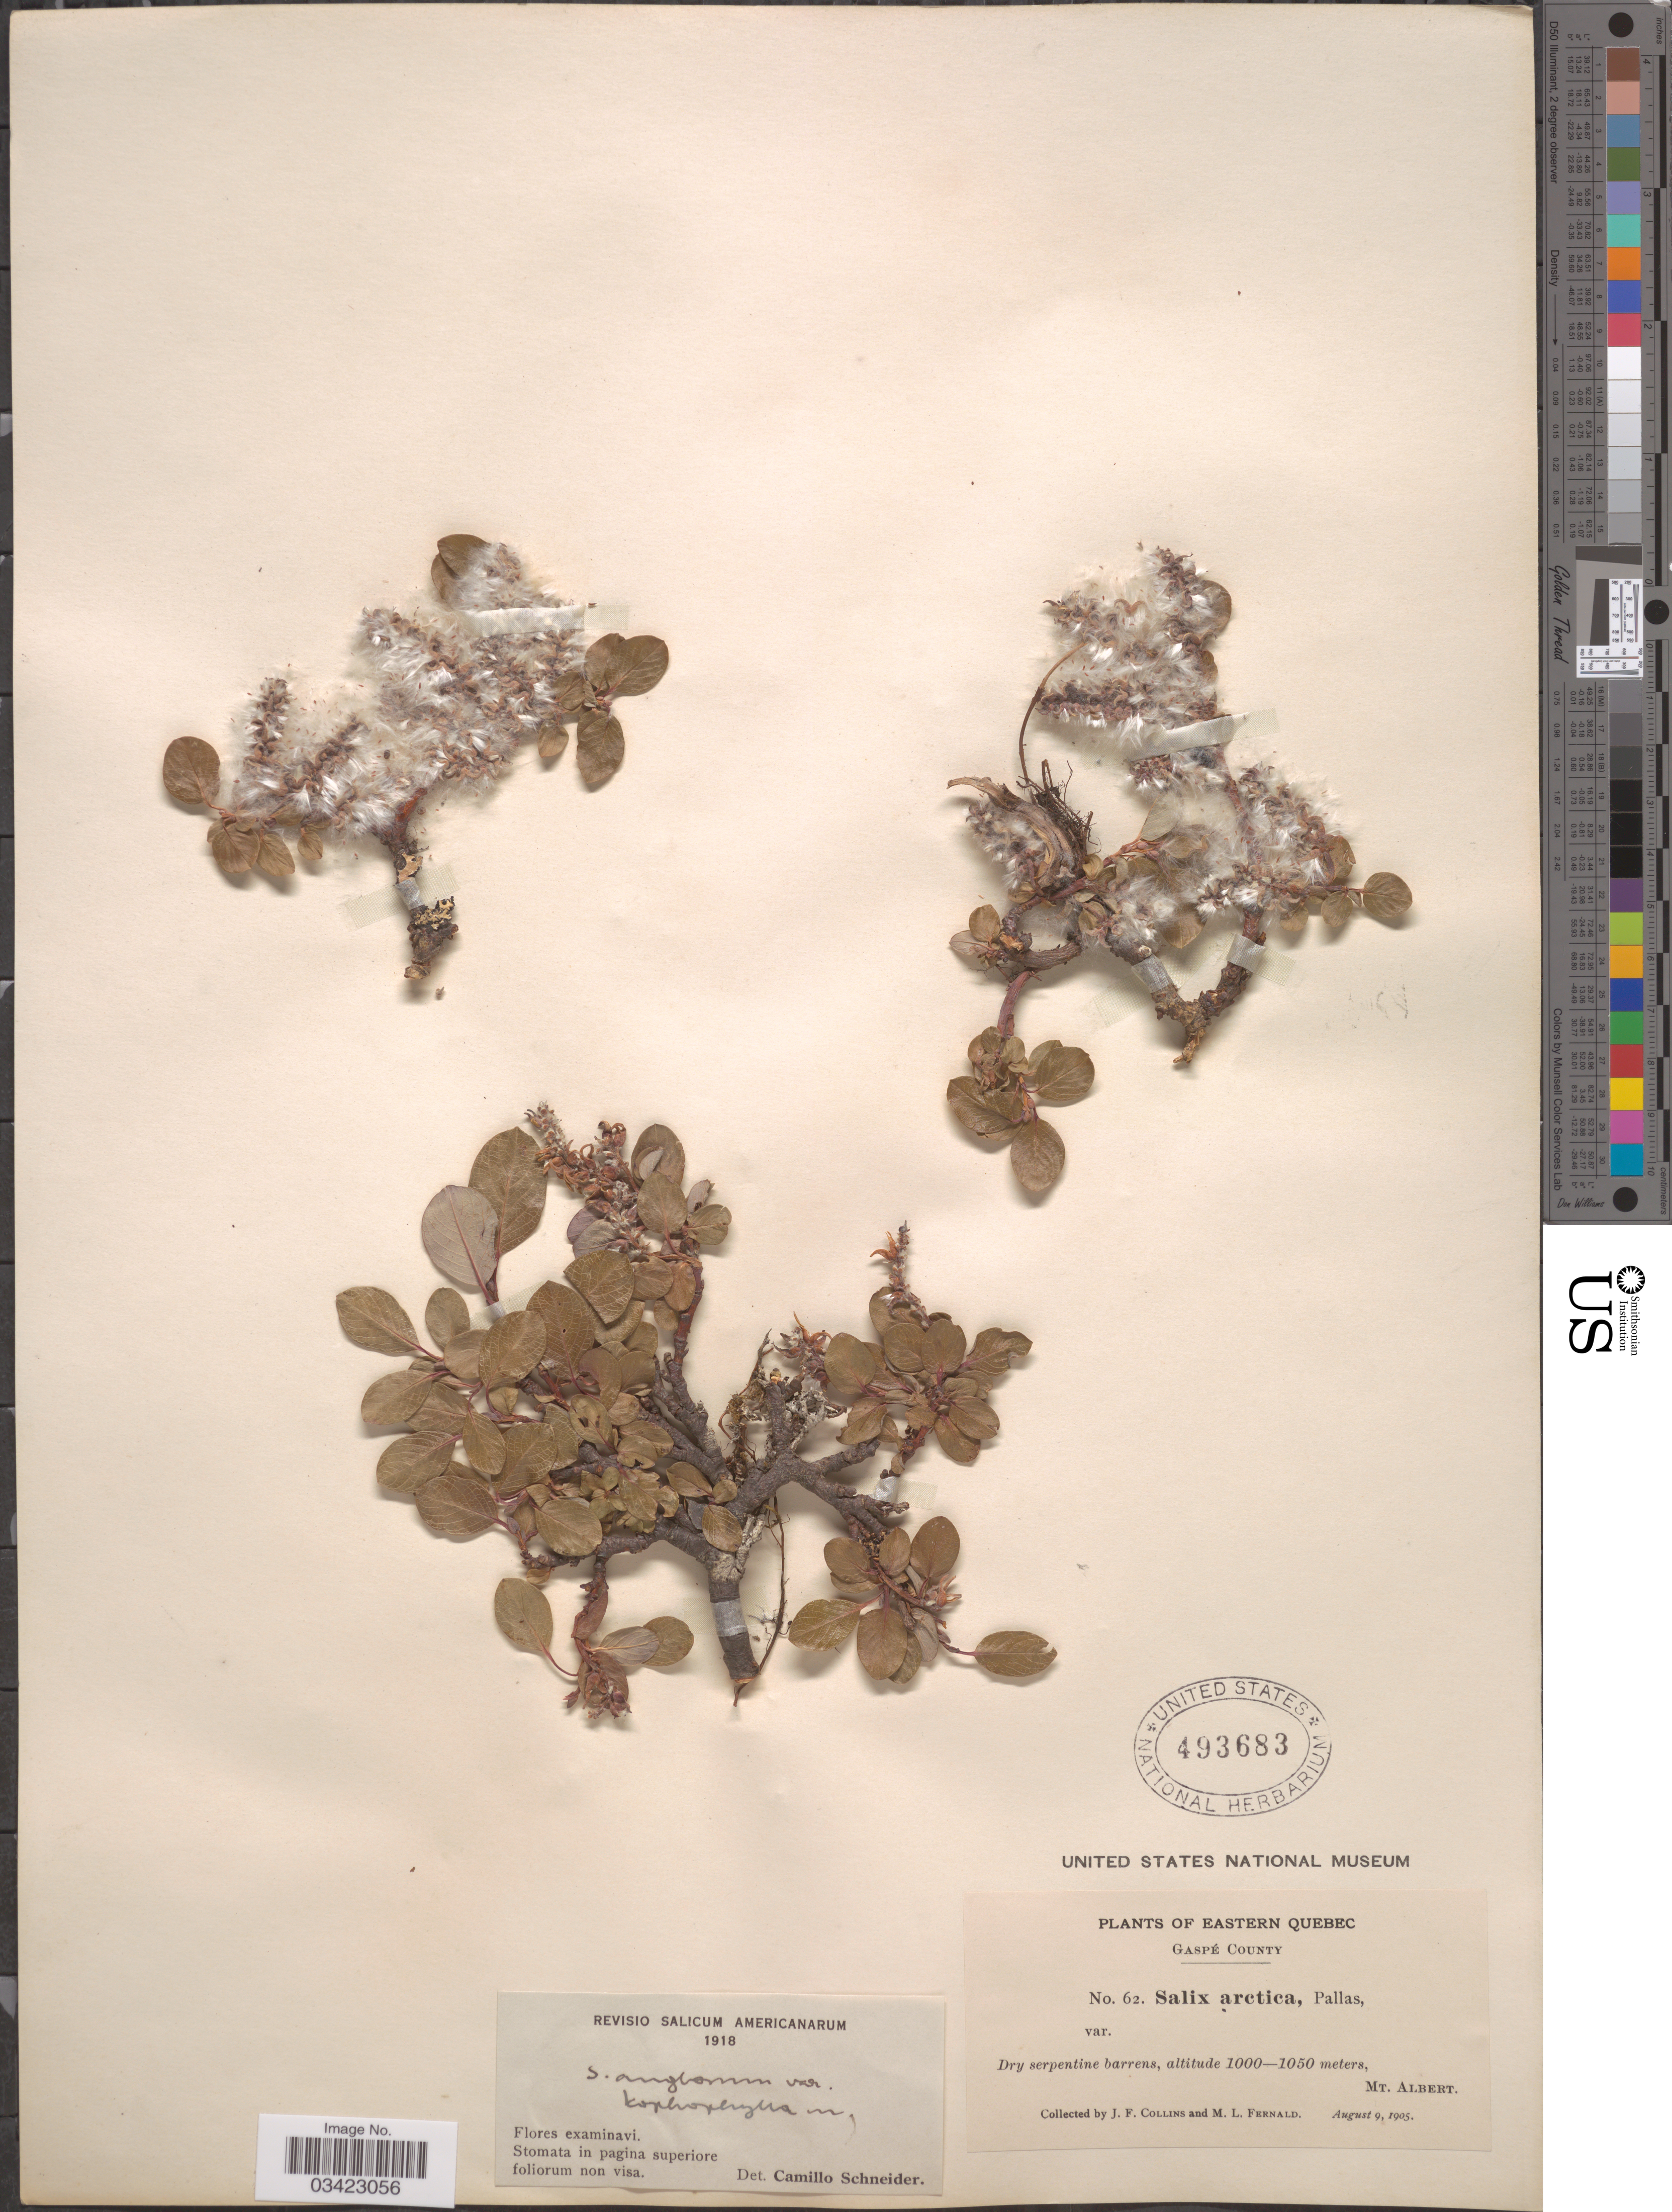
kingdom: Plantae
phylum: Tracheophyta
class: Magnoliopsida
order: Malpighiales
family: Salicaceae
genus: Salix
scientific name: Salix anglorum var. kophophylla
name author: C.K. Schneid.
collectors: J. Collins & M. L. Fernald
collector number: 62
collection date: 1905-08-09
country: Canada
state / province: Quebec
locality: Eastern Quebec. Gaspé County. Mt. Albert.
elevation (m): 1000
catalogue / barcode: US 493683